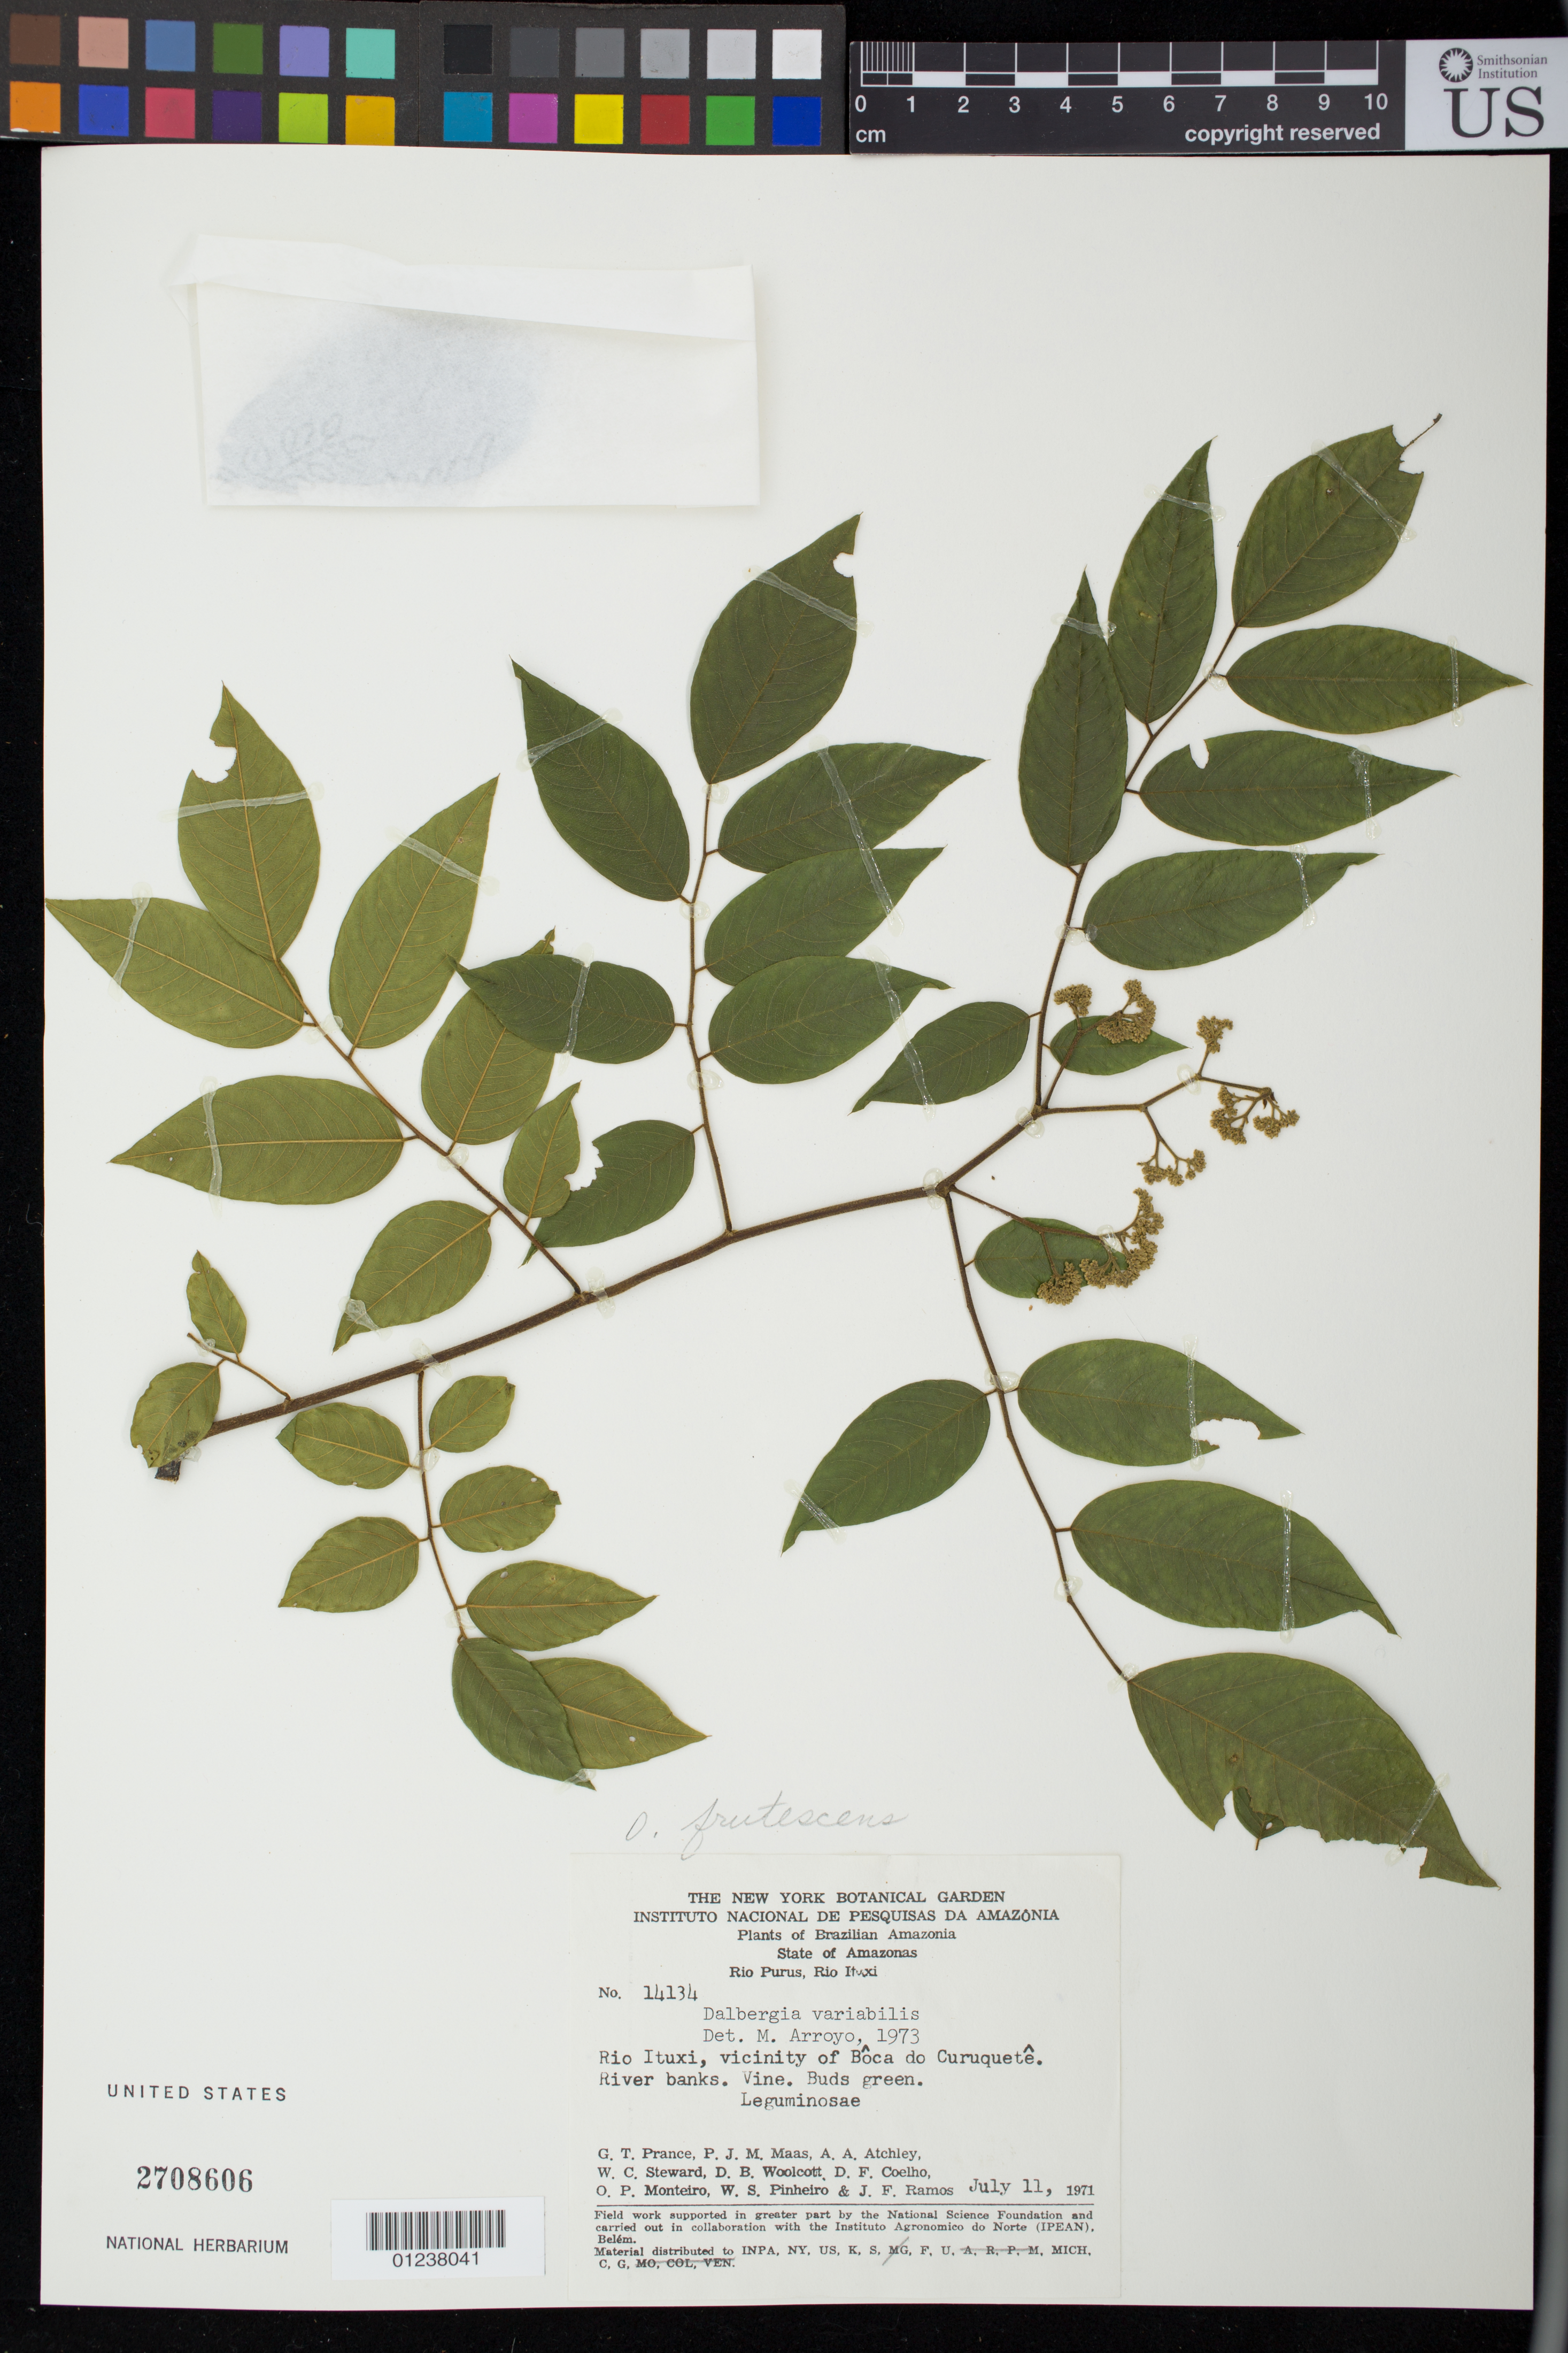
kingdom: Plantae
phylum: Tracheophyta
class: Magnoliopsida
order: Fabales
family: Fabaceae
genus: Dalbergia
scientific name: Dalbergia frutescens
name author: (Vell.) Britton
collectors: G. T. Prance, P. Maas, A. A. Atchley, W. C. Steward, D. B. Woolcott, D. F. Coêlho, O. P. Monteiro, W. S. Pinheiro & J. F. Ramos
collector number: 14134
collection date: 1971-07-11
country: Brazil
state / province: Amazonas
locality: Rio Ituxi, vicinity of Boca do Curuquete.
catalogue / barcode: US 2708606